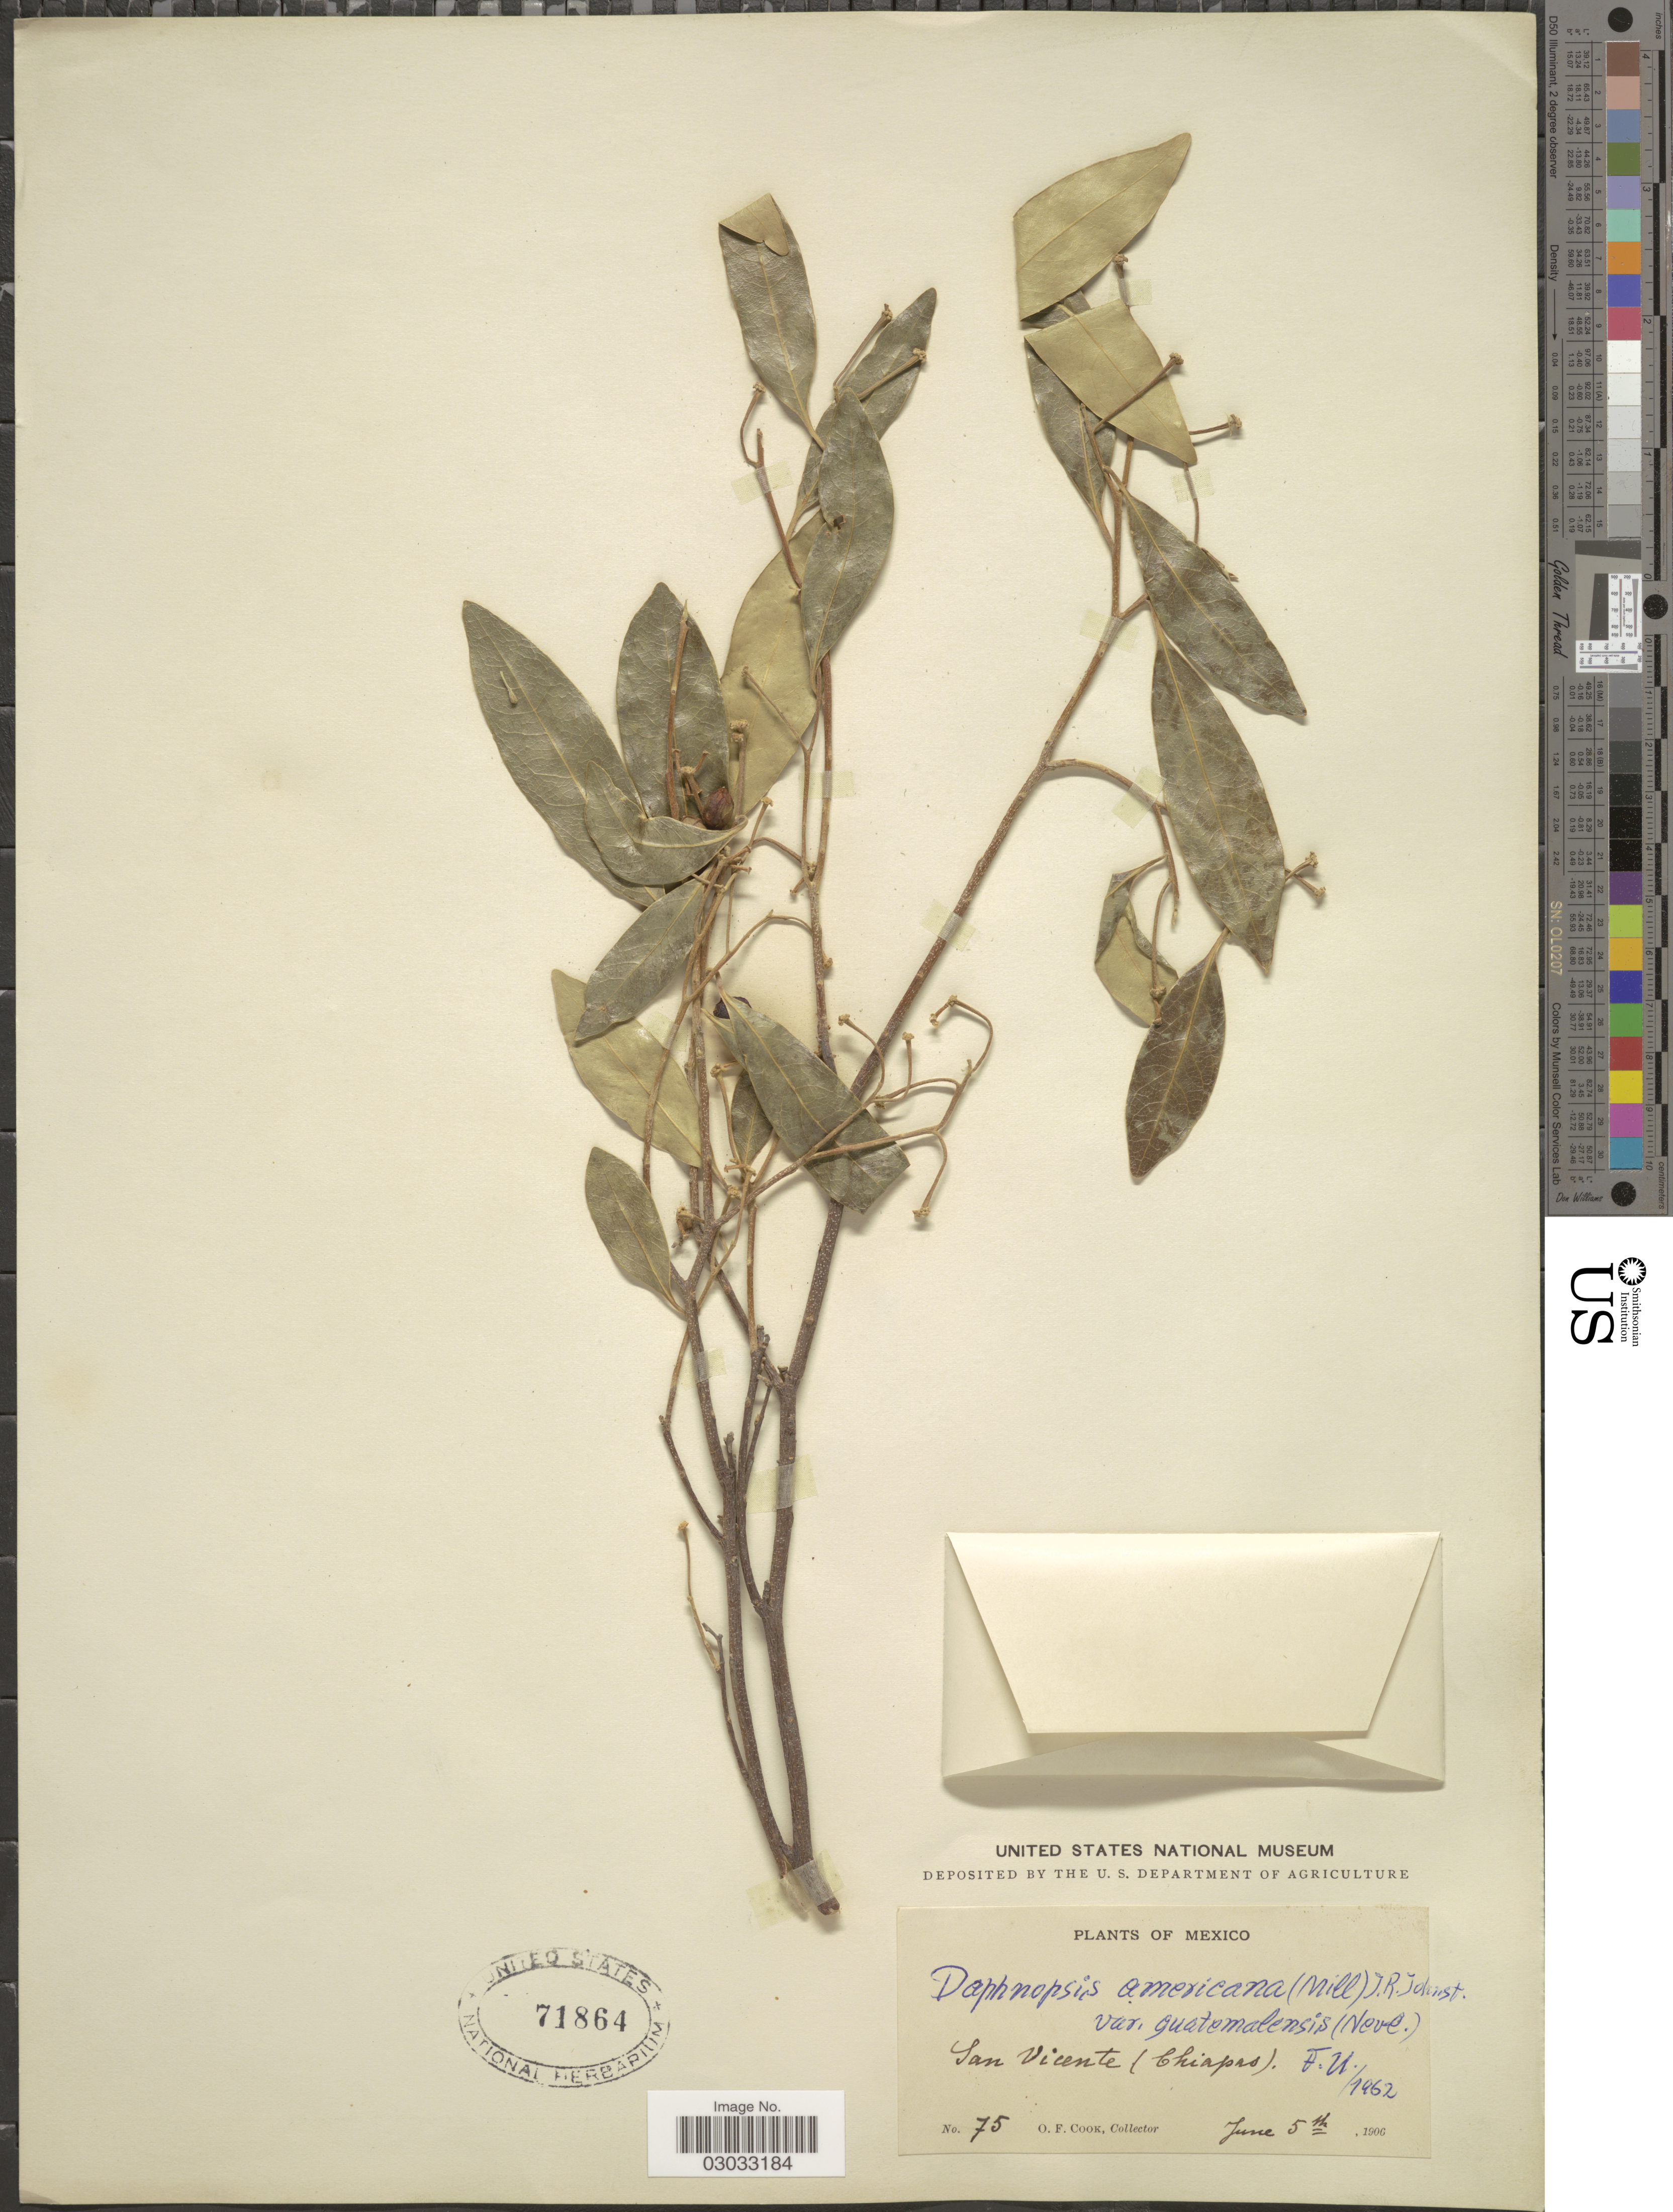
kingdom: Plantae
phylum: Tracheophyta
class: Magnoliopsida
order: Malvales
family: Thymelaeaceae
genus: Daphnopsis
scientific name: Daphnopsis americana subsp. guatemalensis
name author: Nevling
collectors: O. F. Cook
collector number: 75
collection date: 1906-06-05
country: Mexico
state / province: Chiapas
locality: San Vicente (Chiapas).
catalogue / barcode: US 71864